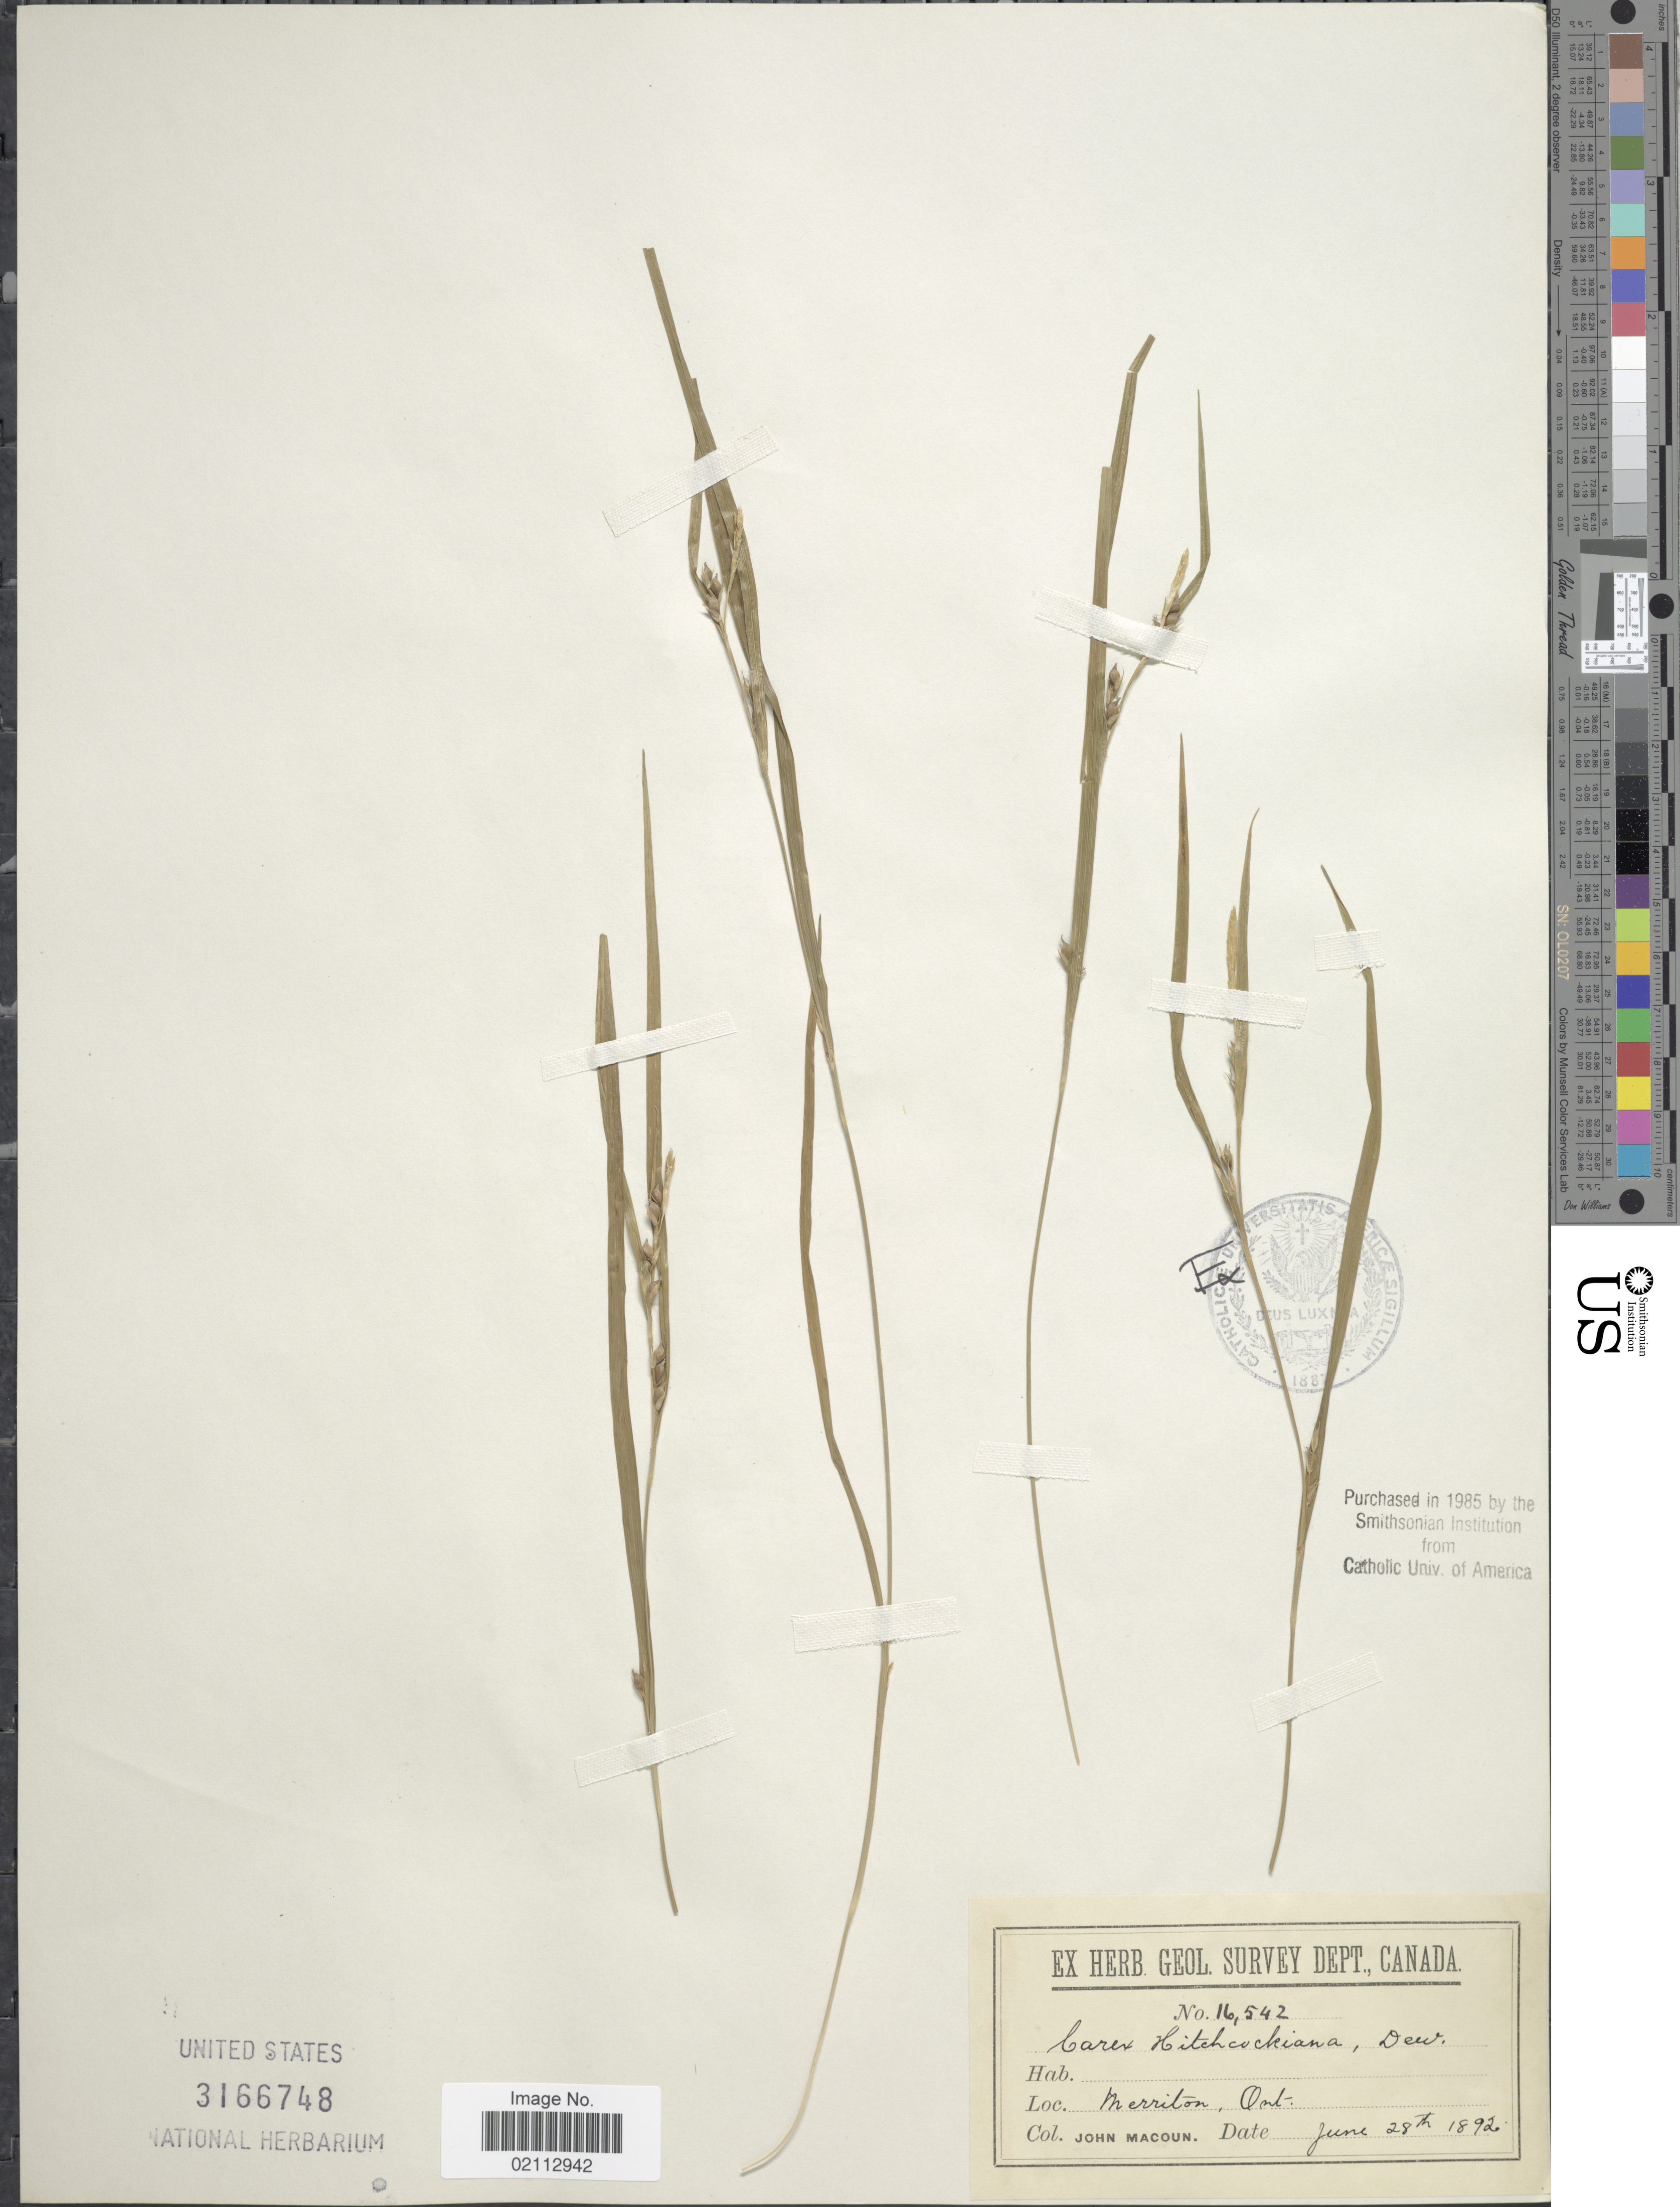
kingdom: Plantae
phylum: Tracheophyta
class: Liliopsida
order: Poales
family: Cyperaceae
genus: Carex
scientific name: Carex hitchcockiana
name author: Dewey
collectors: J. Macoun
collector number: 16542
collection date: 1892-06-28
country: Canada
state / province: Ontario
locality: Merriton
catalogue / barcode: US 3166748